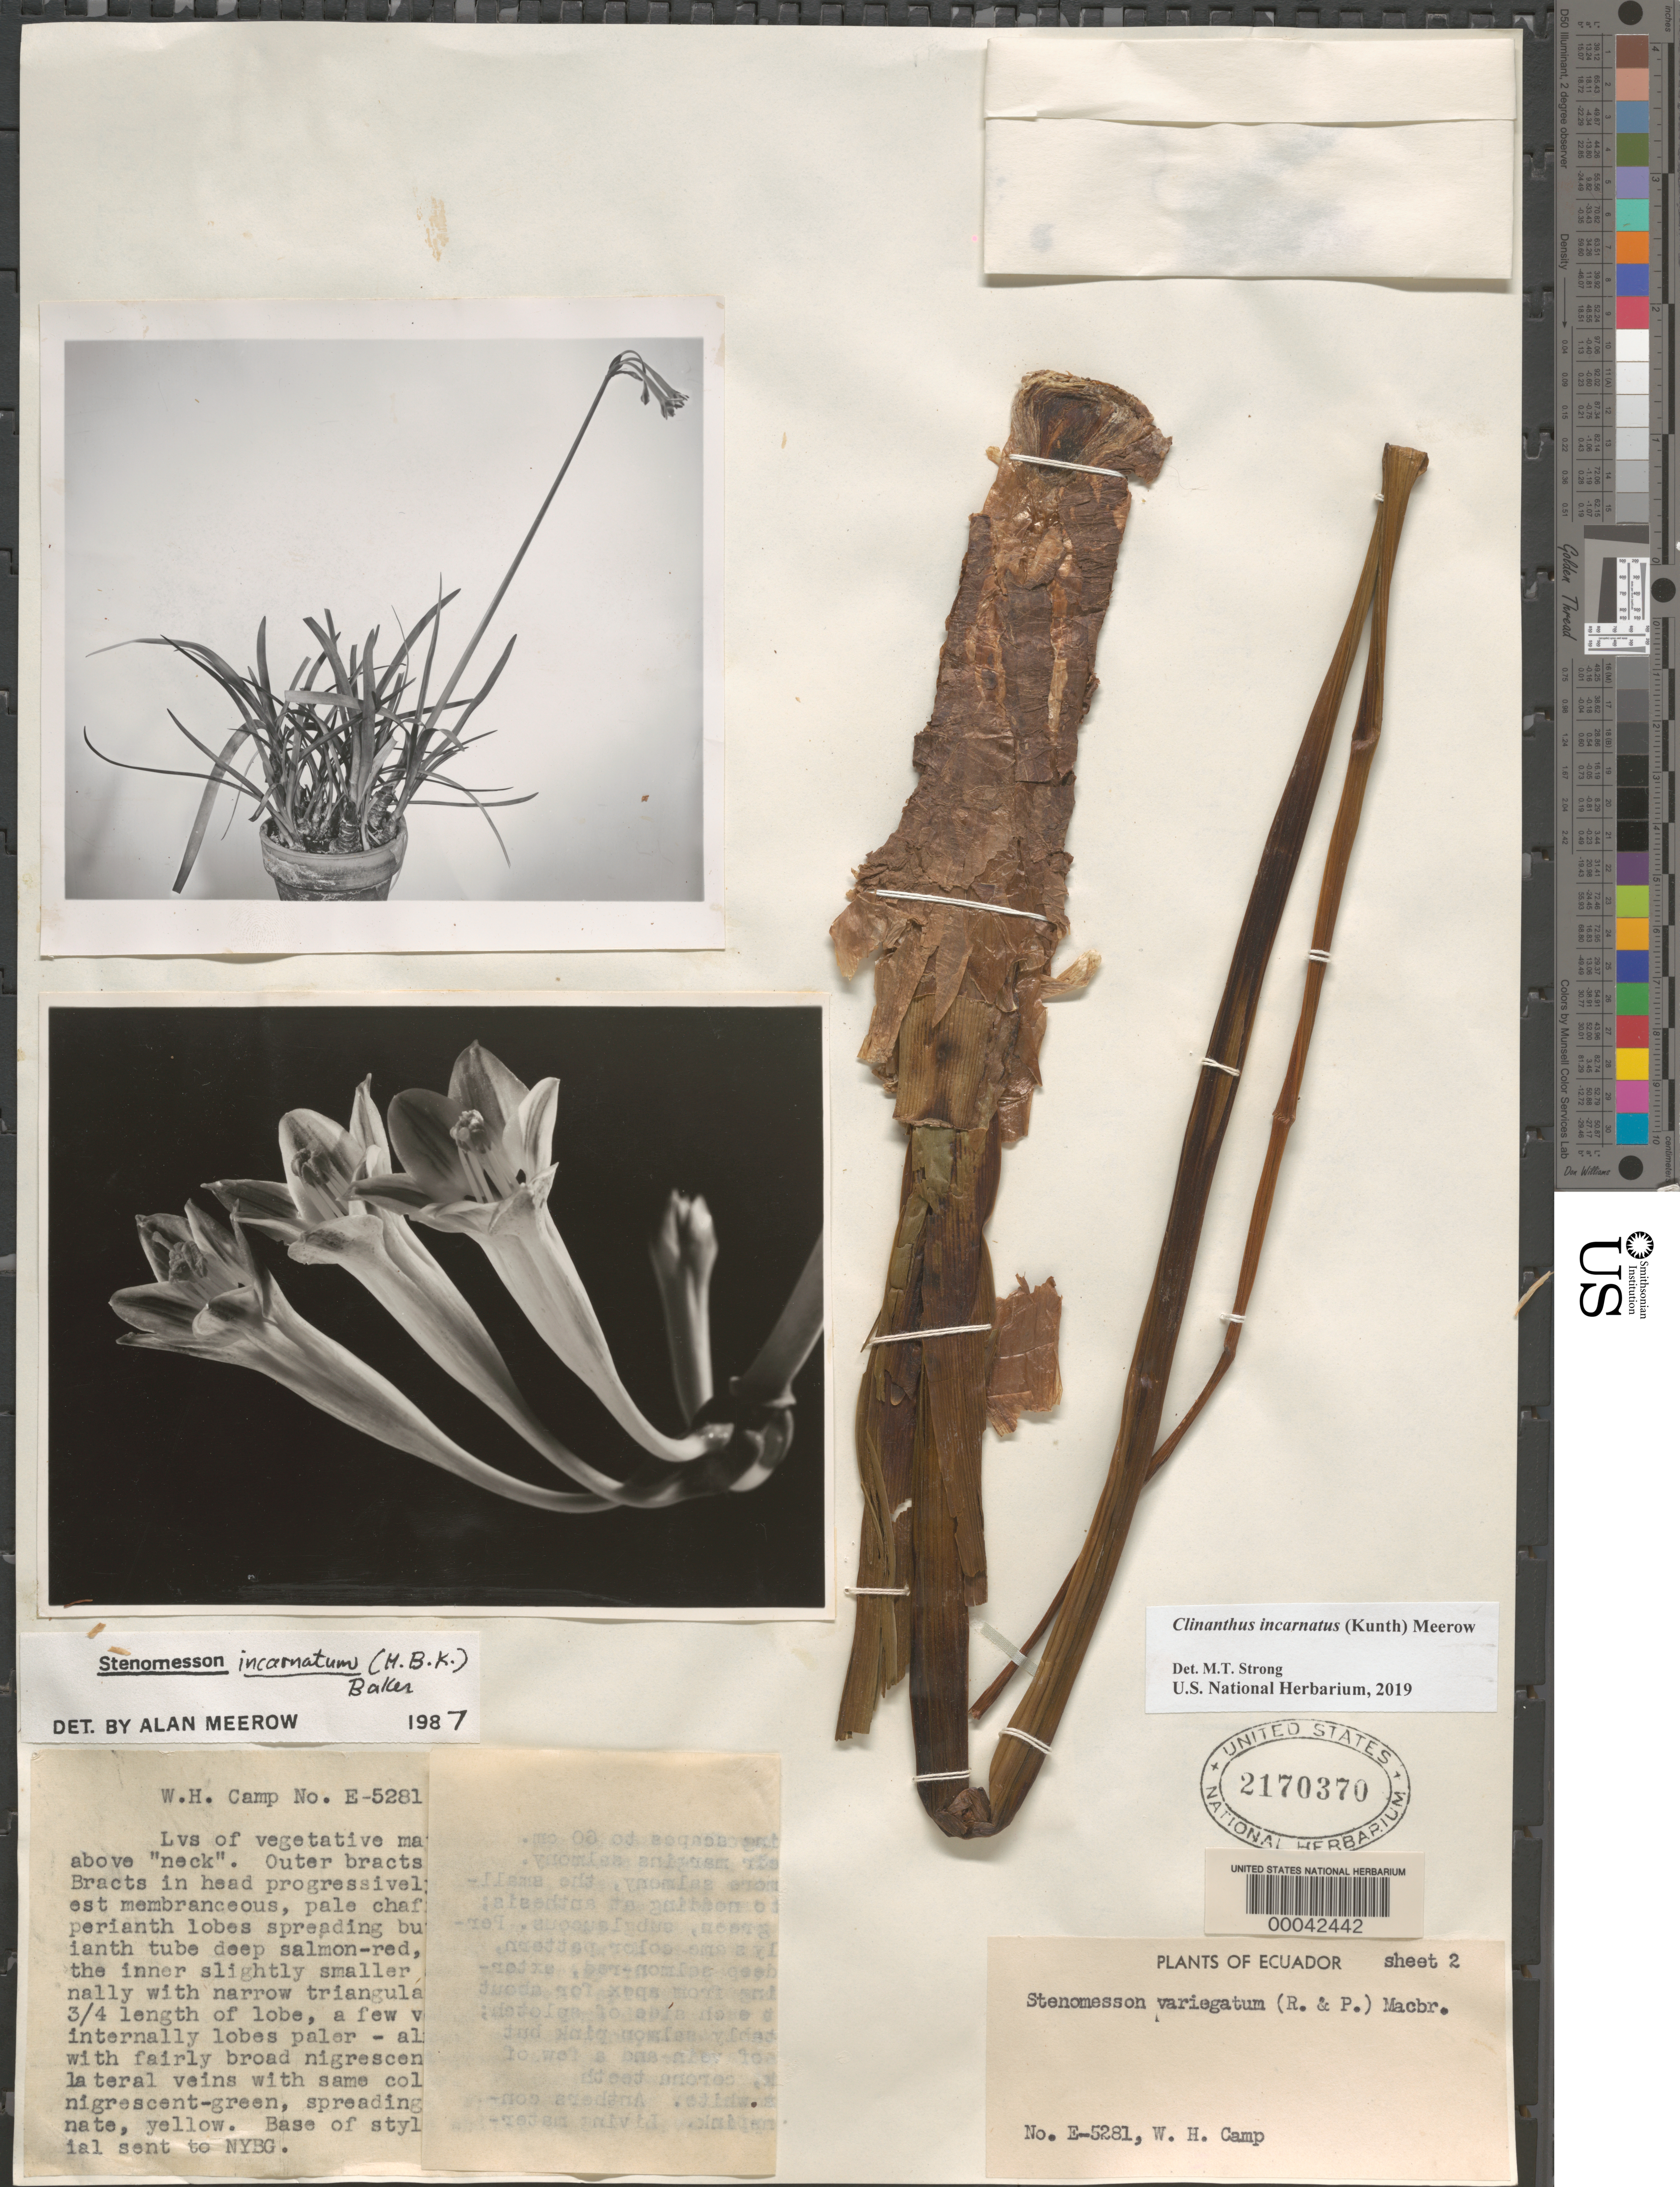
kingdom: Plantae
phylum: Tracheophyta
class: Liliopsida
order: Asparagales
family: Amaryllidaceae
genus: Clinanthus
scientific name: Clinanthus incarnatus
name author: (Kunth) Meerow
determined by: Strong, Mark T., (BOT), Smithsonian Institution - National Museum of Natural History (UNITED STATES)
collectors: F. Prieto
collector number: E-5281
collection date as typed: Sep 1945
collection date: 1945-09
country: Ecuador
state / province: Cañar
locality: Parroquia Pindilic, on Rio Dudas, about 30 km NE of Azogues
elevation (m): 2743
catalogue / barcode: US 2170370